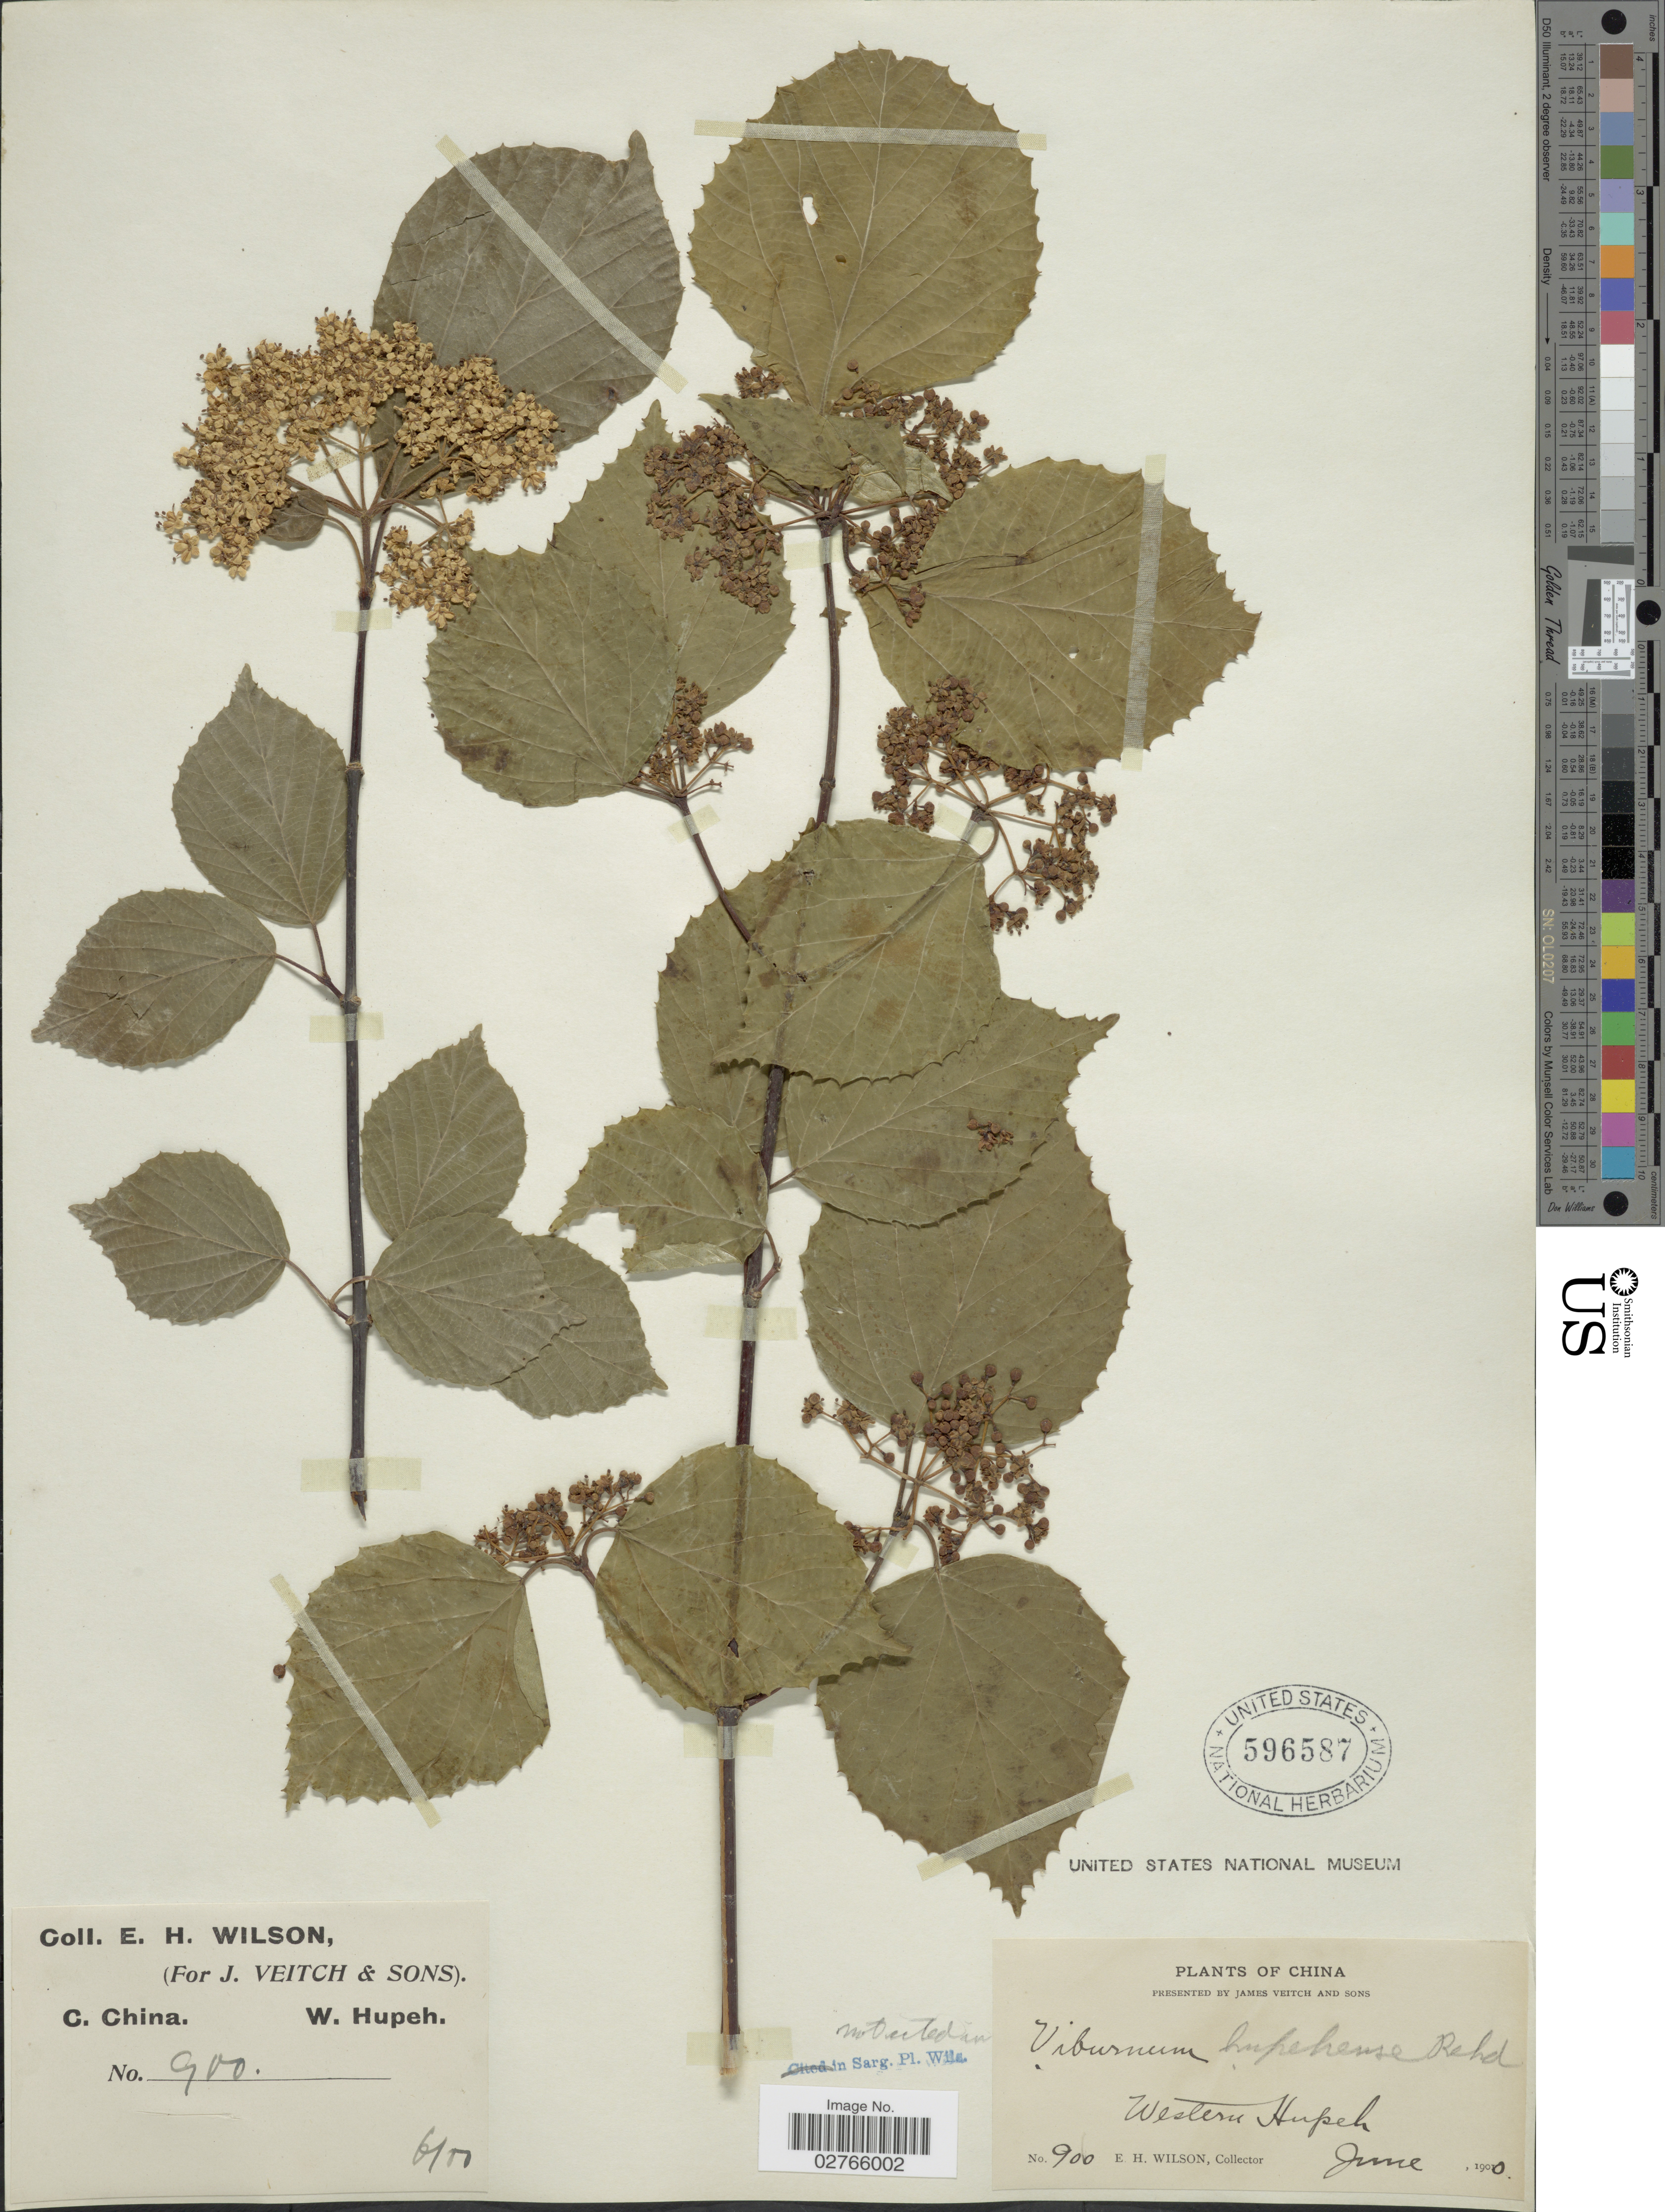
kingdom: Plantae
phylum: Tracheophyta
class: Magnoliopsida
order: Dipsacales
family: Viburnaceae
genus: Viburnum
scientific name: Viburnum hupehense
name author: Rehder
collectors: E. Wilson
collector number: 900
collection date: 1900-06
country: China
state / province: Hubei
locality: C. China, Western Hupeh.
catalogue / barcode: US 596587